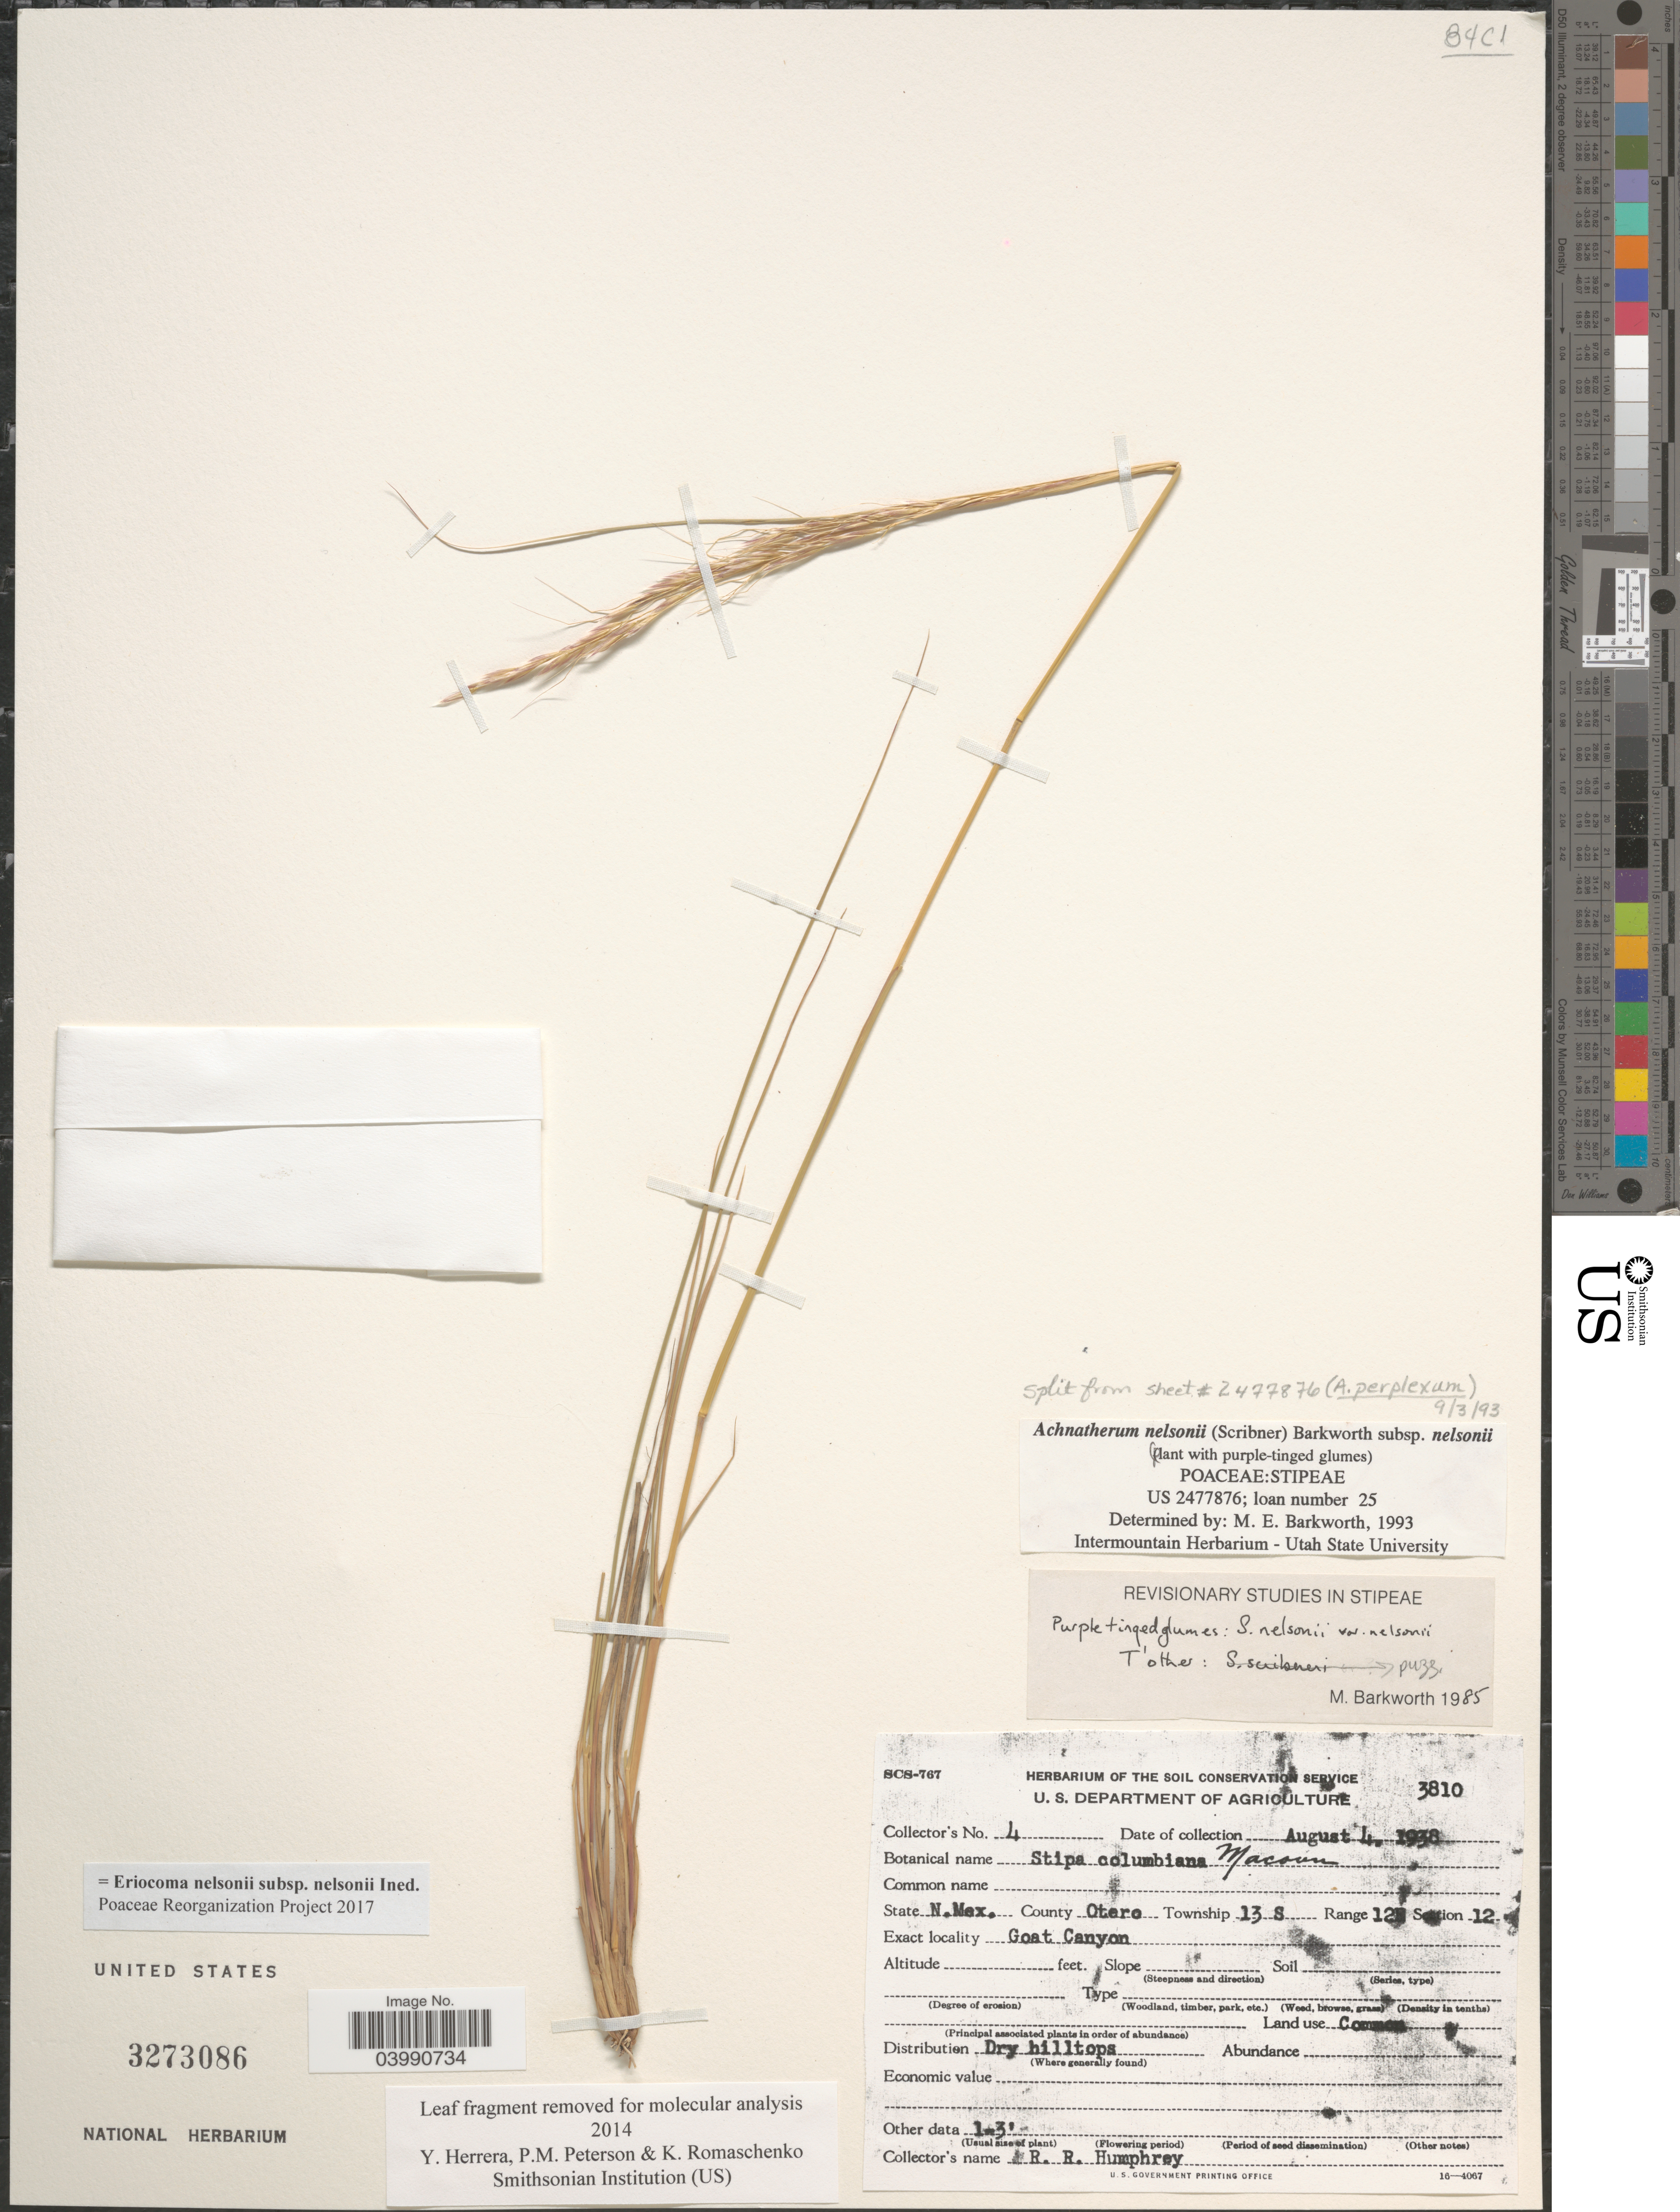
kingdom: Plantae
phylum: Tracheophyta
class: Liliopsida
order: Poales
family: Poaceae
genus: Eriocoma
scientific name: Eriocoma nelsonii subsp. nelsonii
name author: (Scribn.) Romasch.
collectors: R. Humphrey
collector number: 4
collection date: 1938-08-04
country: United States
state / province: New Mexico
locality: County Otero. Township 13 S Range 12 E Section 12. Goat Canyon.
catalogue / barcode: US 3273086